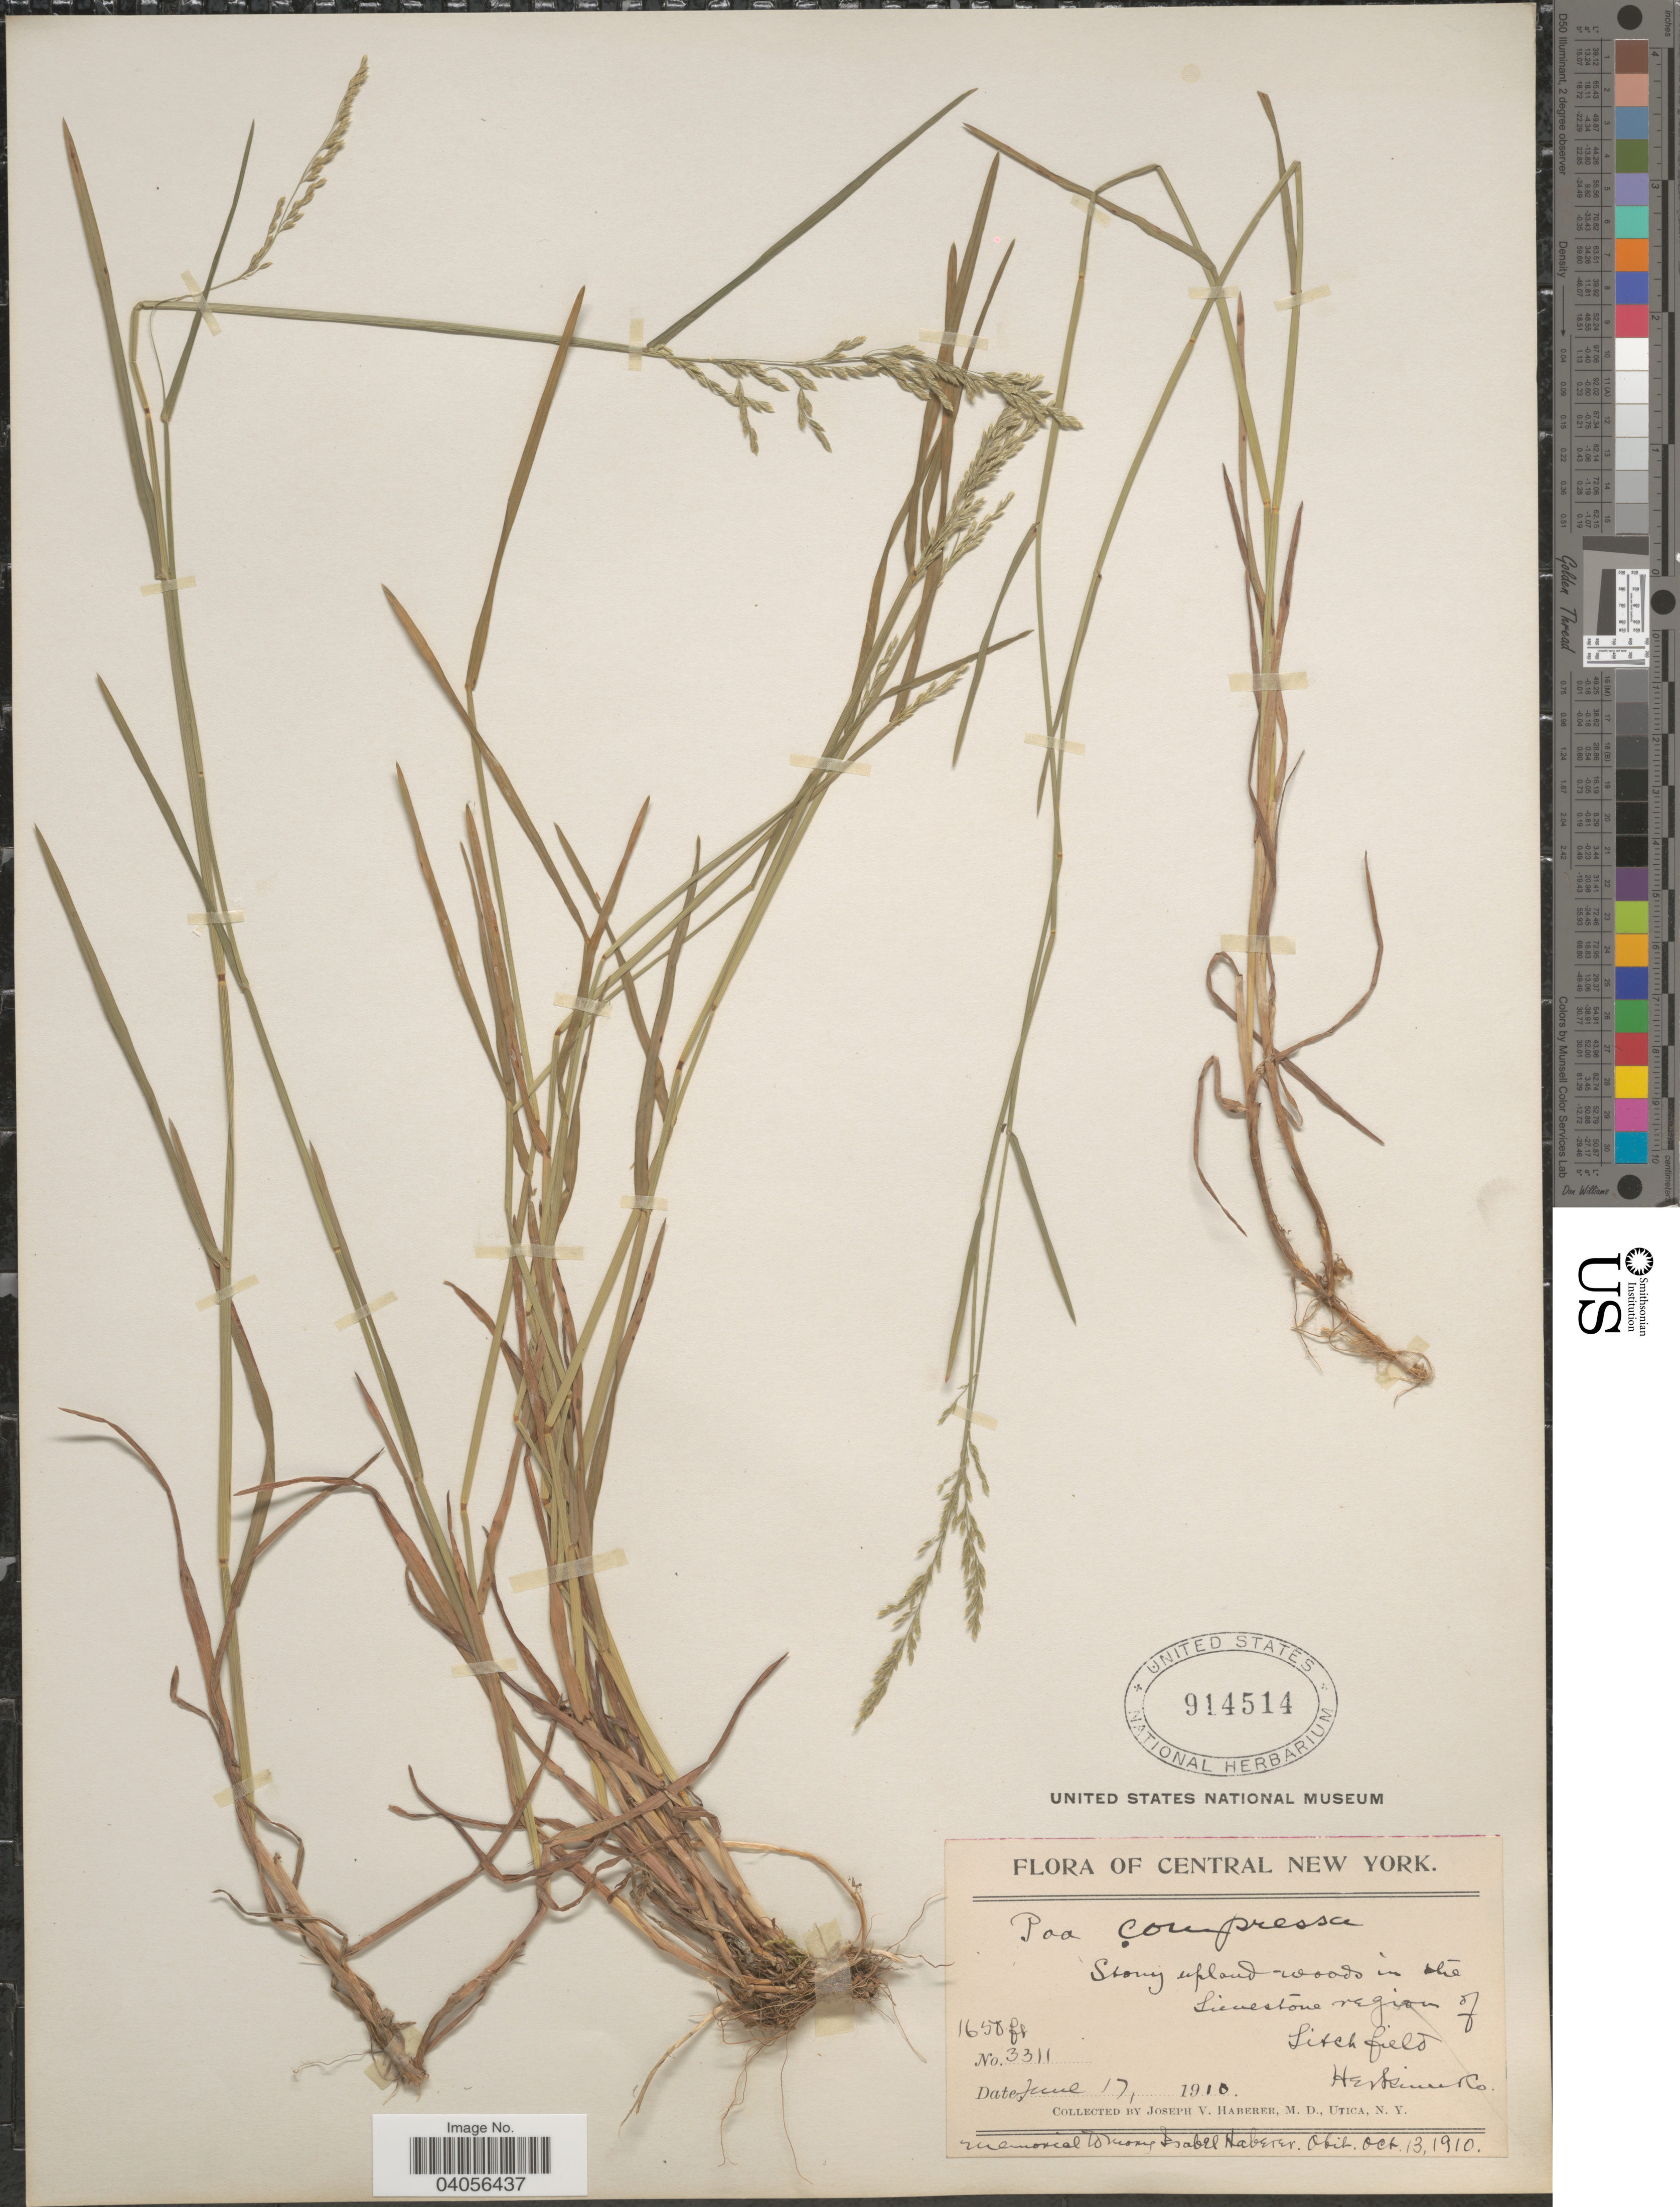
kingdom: Plantae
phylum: Tracheophyta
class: Liliopsida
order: Poales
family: Poaceae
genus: Poa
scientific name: Poa compressa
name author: L.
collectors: J. V. Haberer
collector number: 3311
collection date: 1910-06-17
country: United States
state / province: New York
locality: Central New York. Limestone region of Litchfield. Herkimer Co.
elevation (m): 503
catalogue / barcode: US 914514